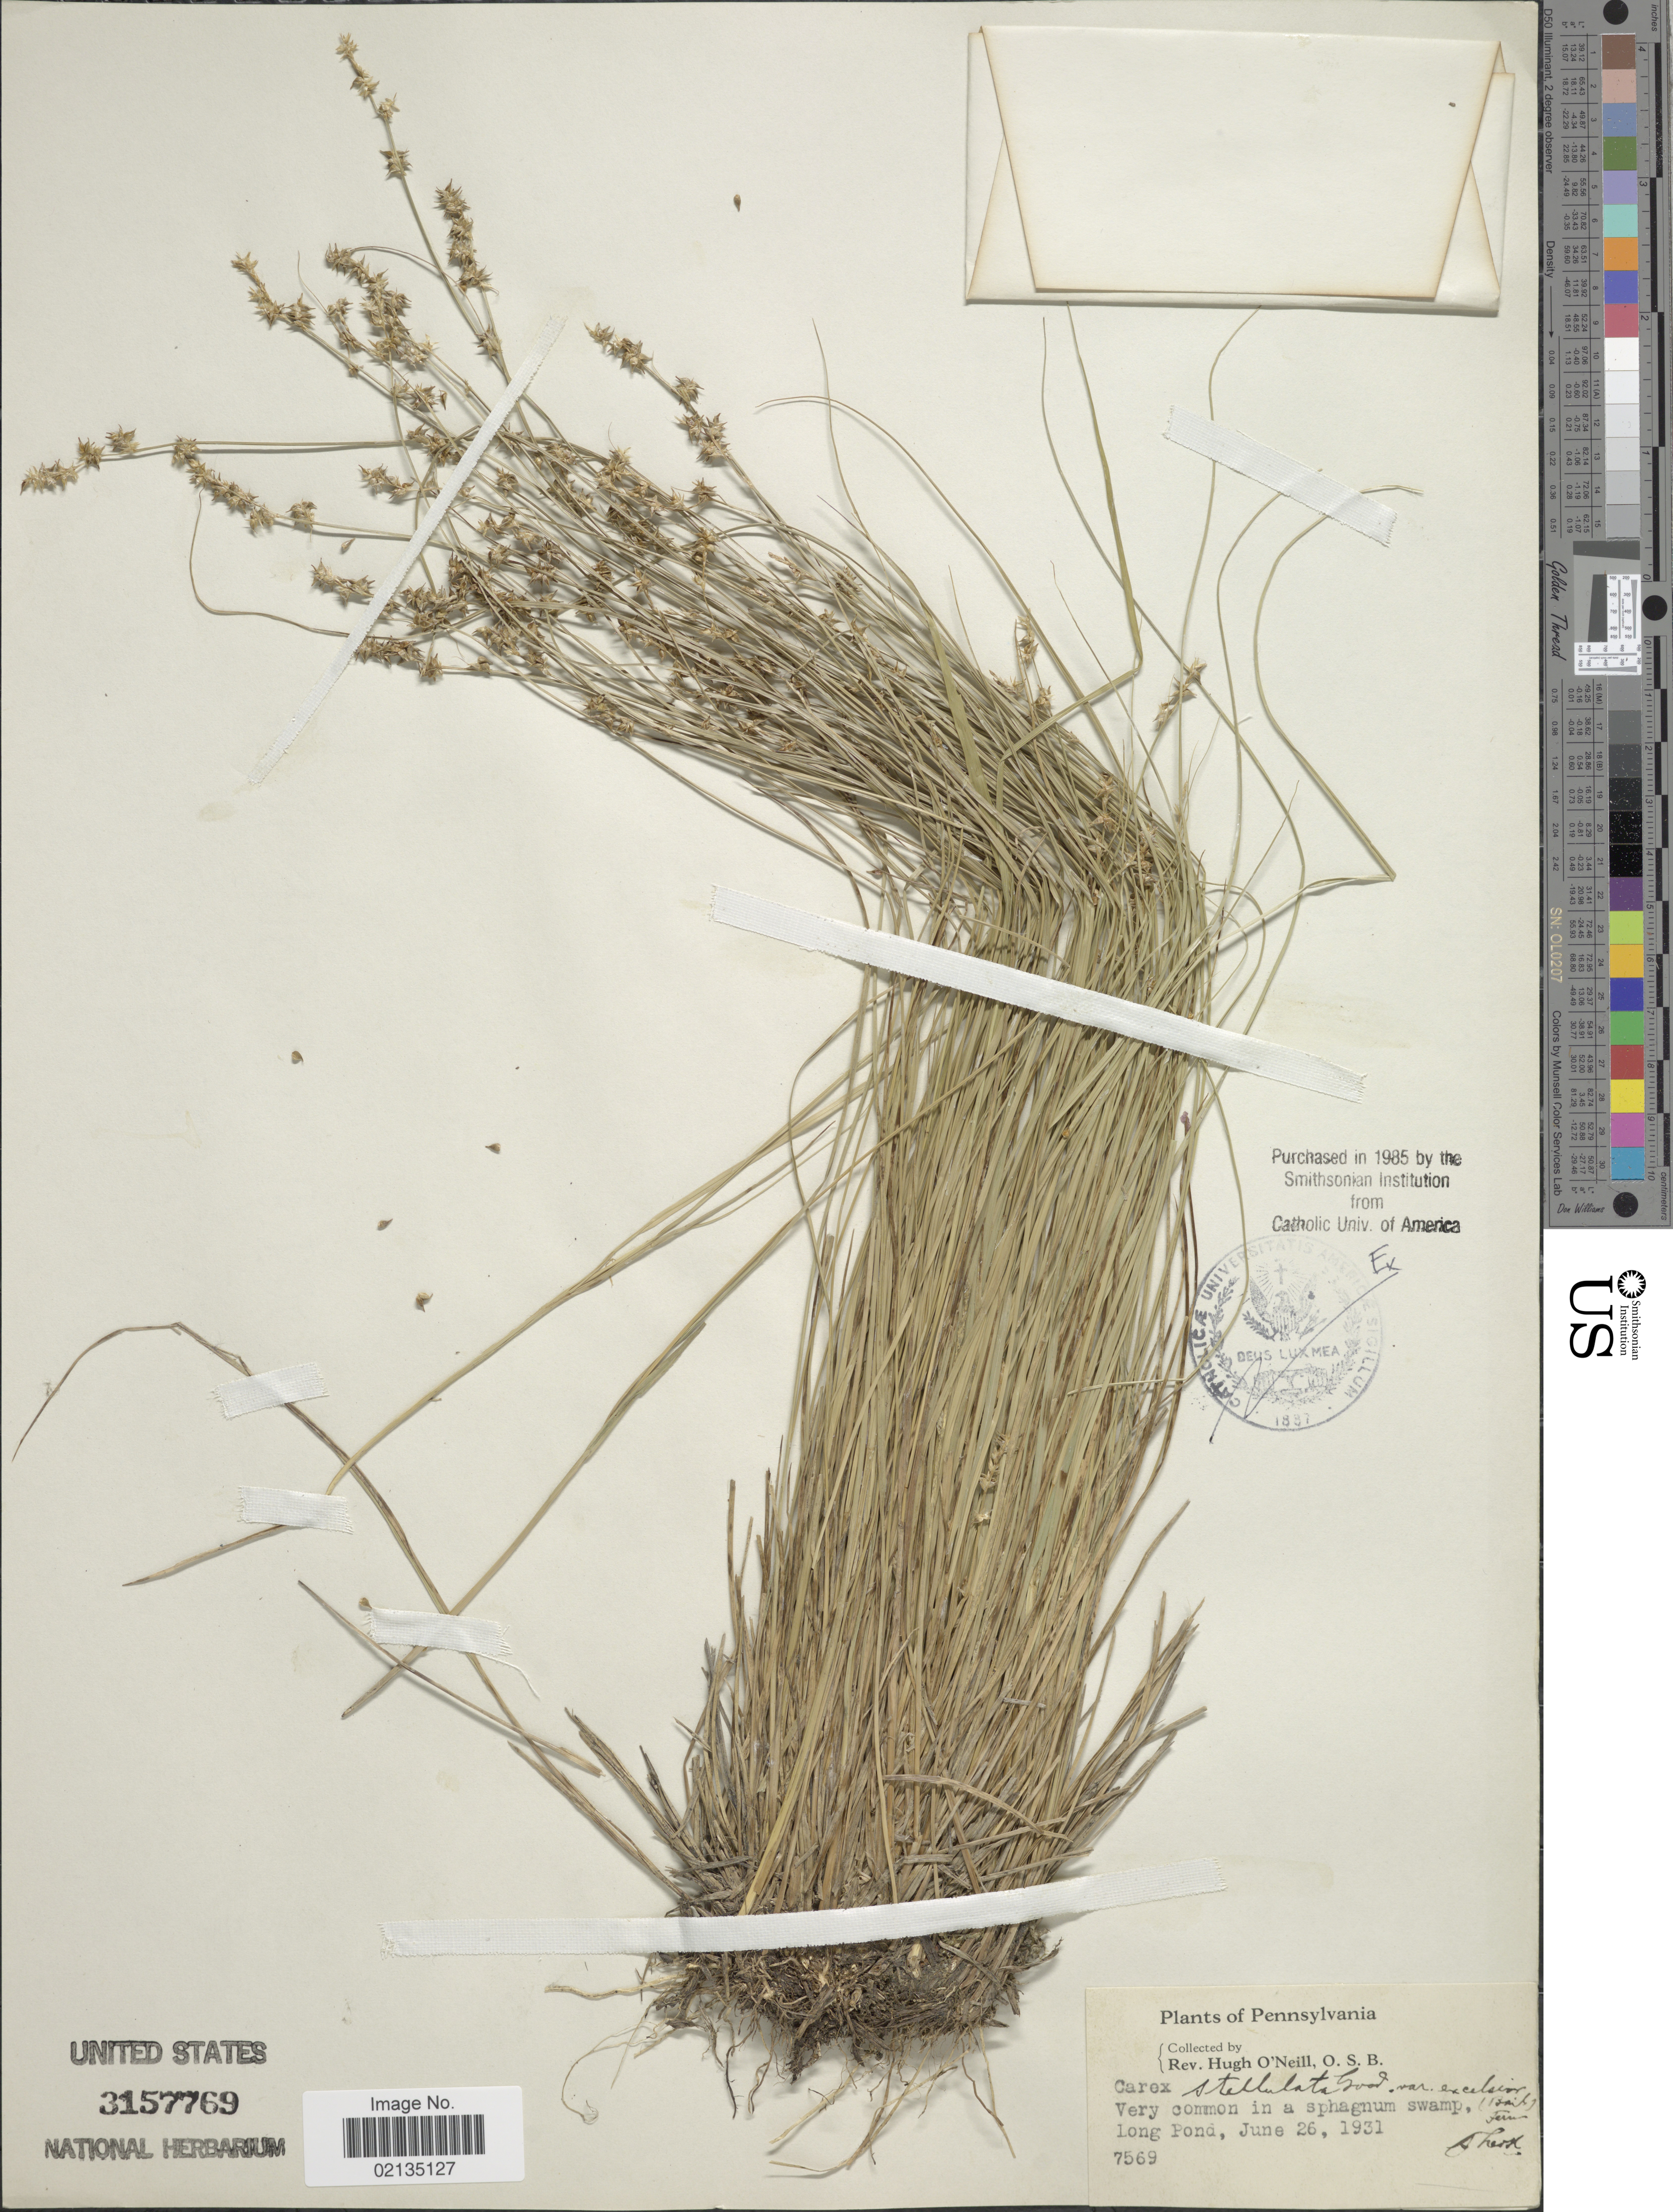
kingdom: Plantae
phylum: Tracheophyta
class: Liliopsida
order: Poales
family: Cyperaceae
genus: Carex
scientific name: Carex echinata subsp. echinata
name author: Murray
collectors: H. O'Neill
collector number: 7569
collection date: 1931-06-26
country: United States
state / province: Pennsylvania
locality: Pennsylvania, Long Pond.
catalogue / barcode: US 3157769